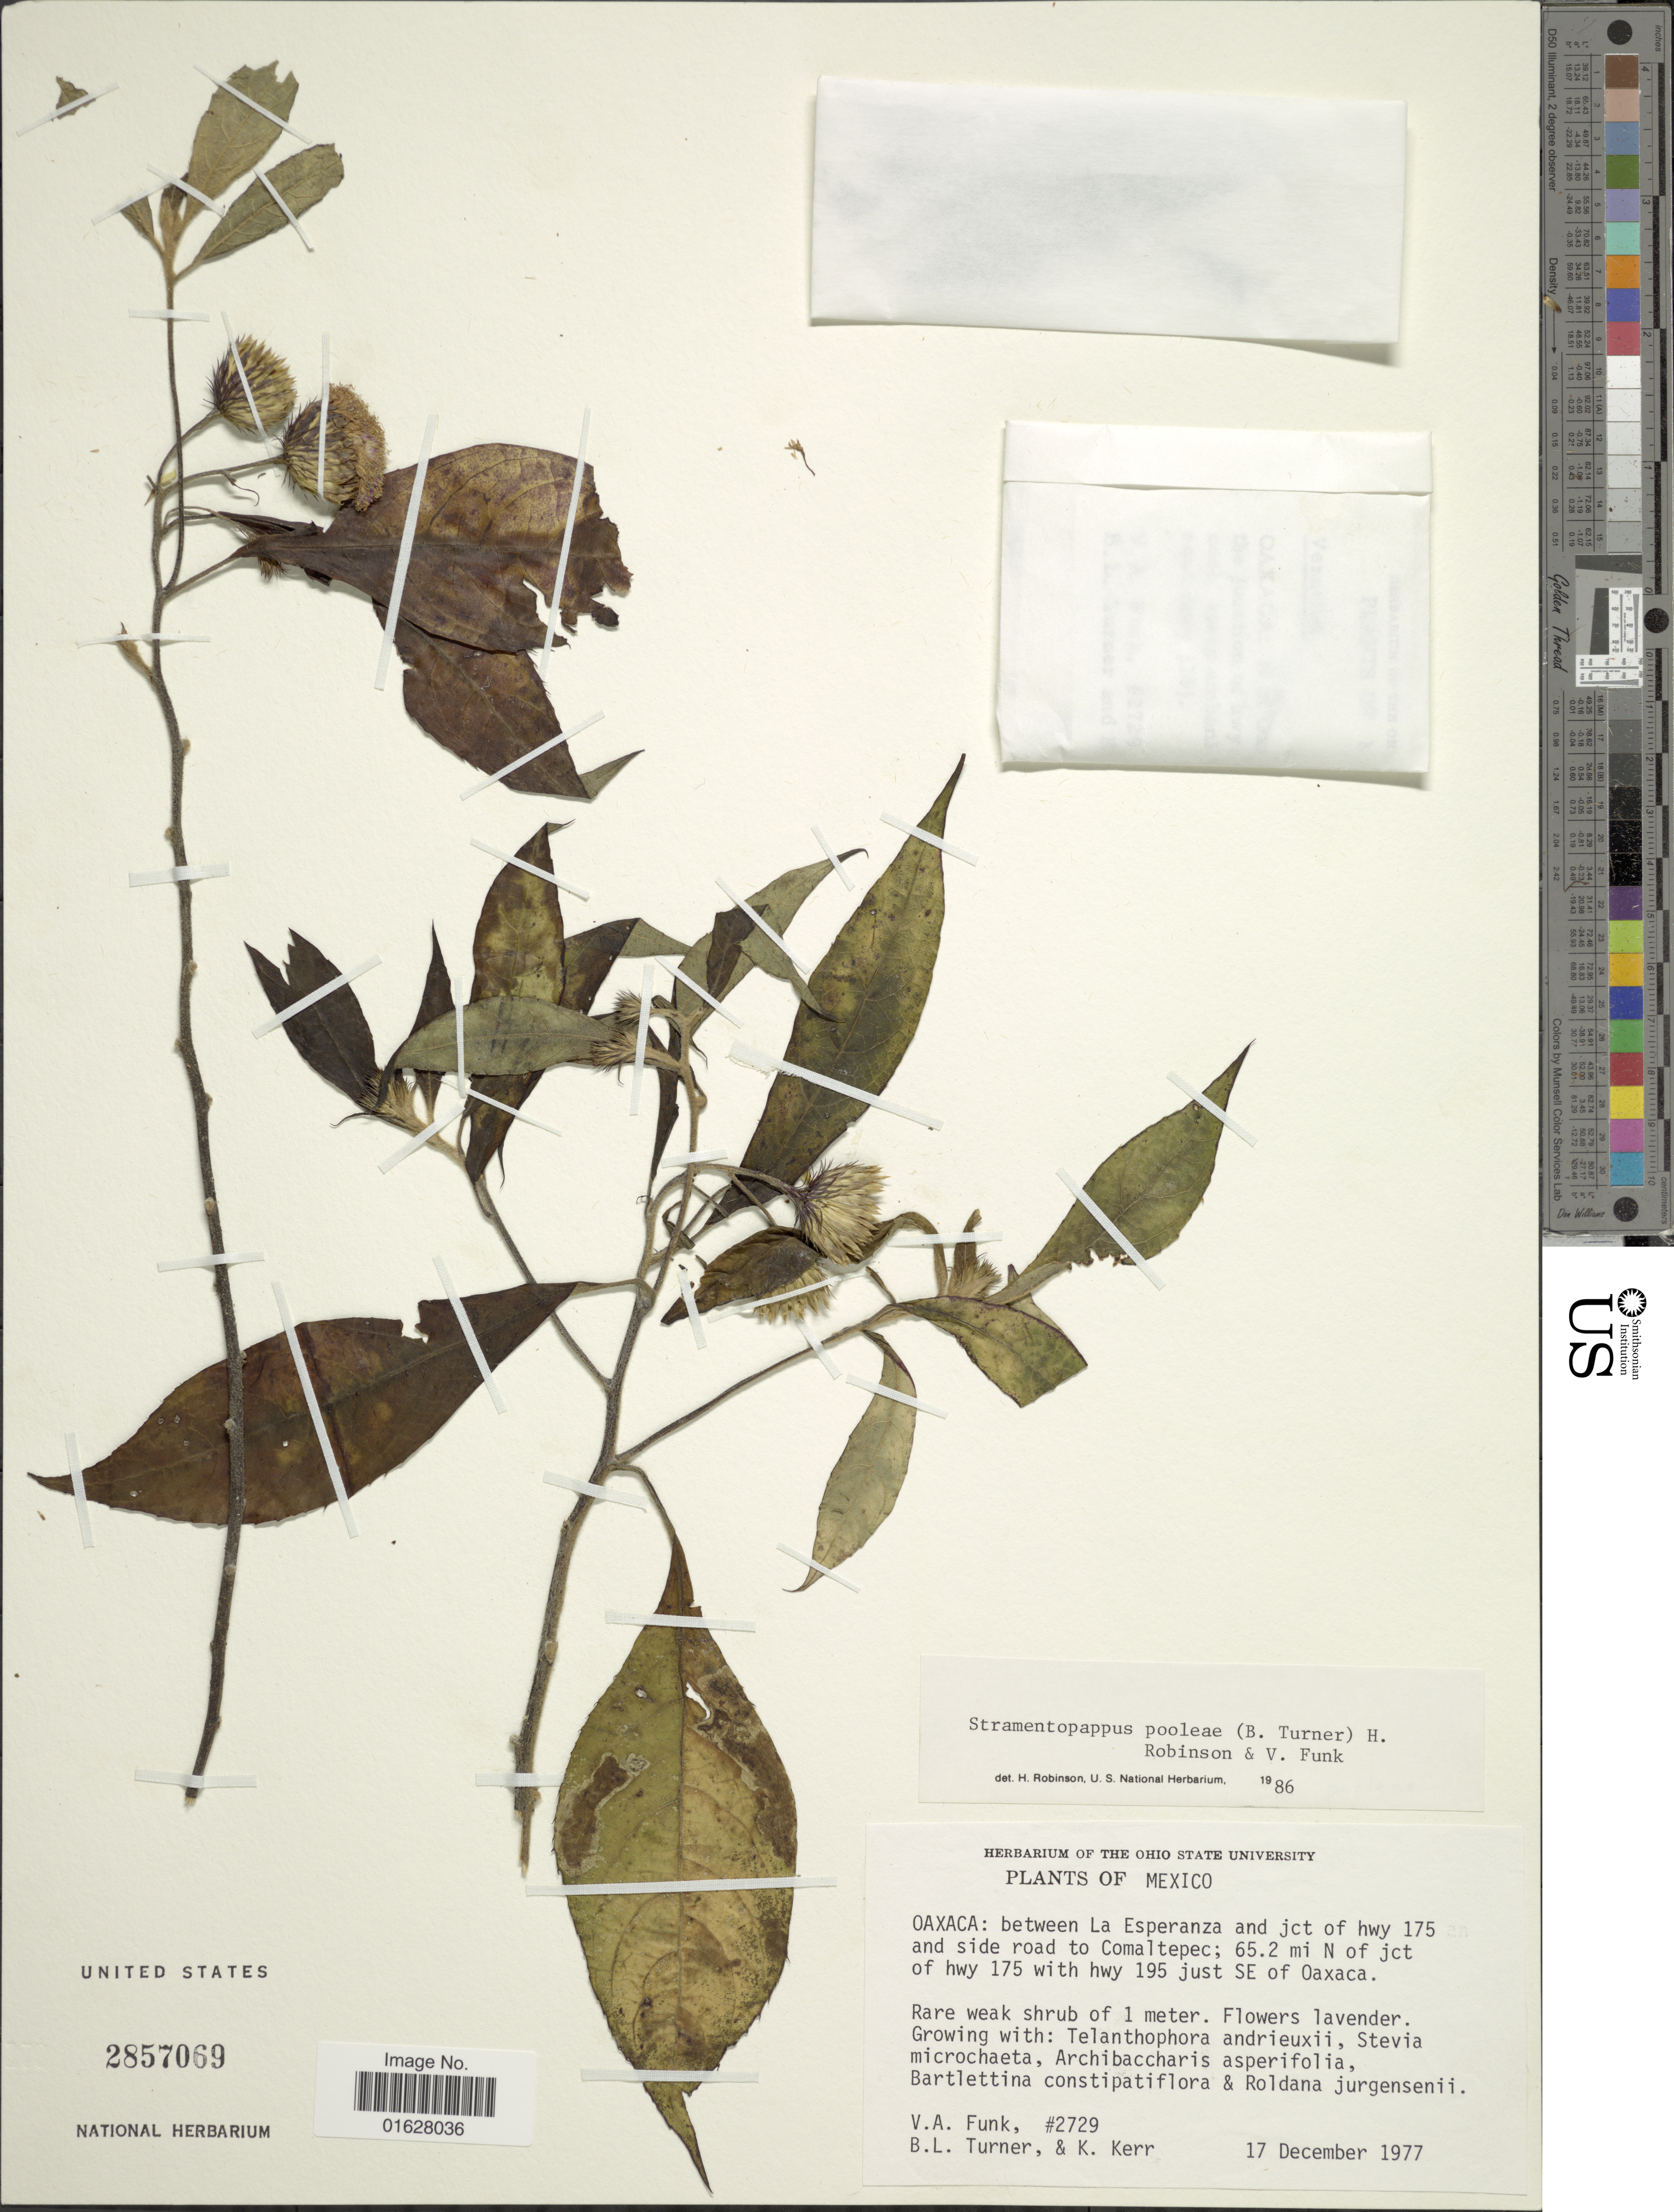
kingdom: Plantae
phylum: Tracheophyta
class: Magnoliopsida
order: Asterales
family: Asteraceae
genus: Stramentopappus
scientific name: Stramentopappus pooleae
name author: (B.L. Turner) H. Rob. & V.A. Funk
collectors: V. Funk, B. L. Turner & K. Kerr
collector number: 2729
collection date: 1977-12-17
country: Mexico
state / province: Oaxaca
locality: Mexico. Oaxaca: between La Esperanza and jct of hwy 175 and side road to Comaltepec; 65.2 mi N of jct of hwy 175 with hwy 195 just SE of Oaxaca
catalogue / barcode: US 2857069